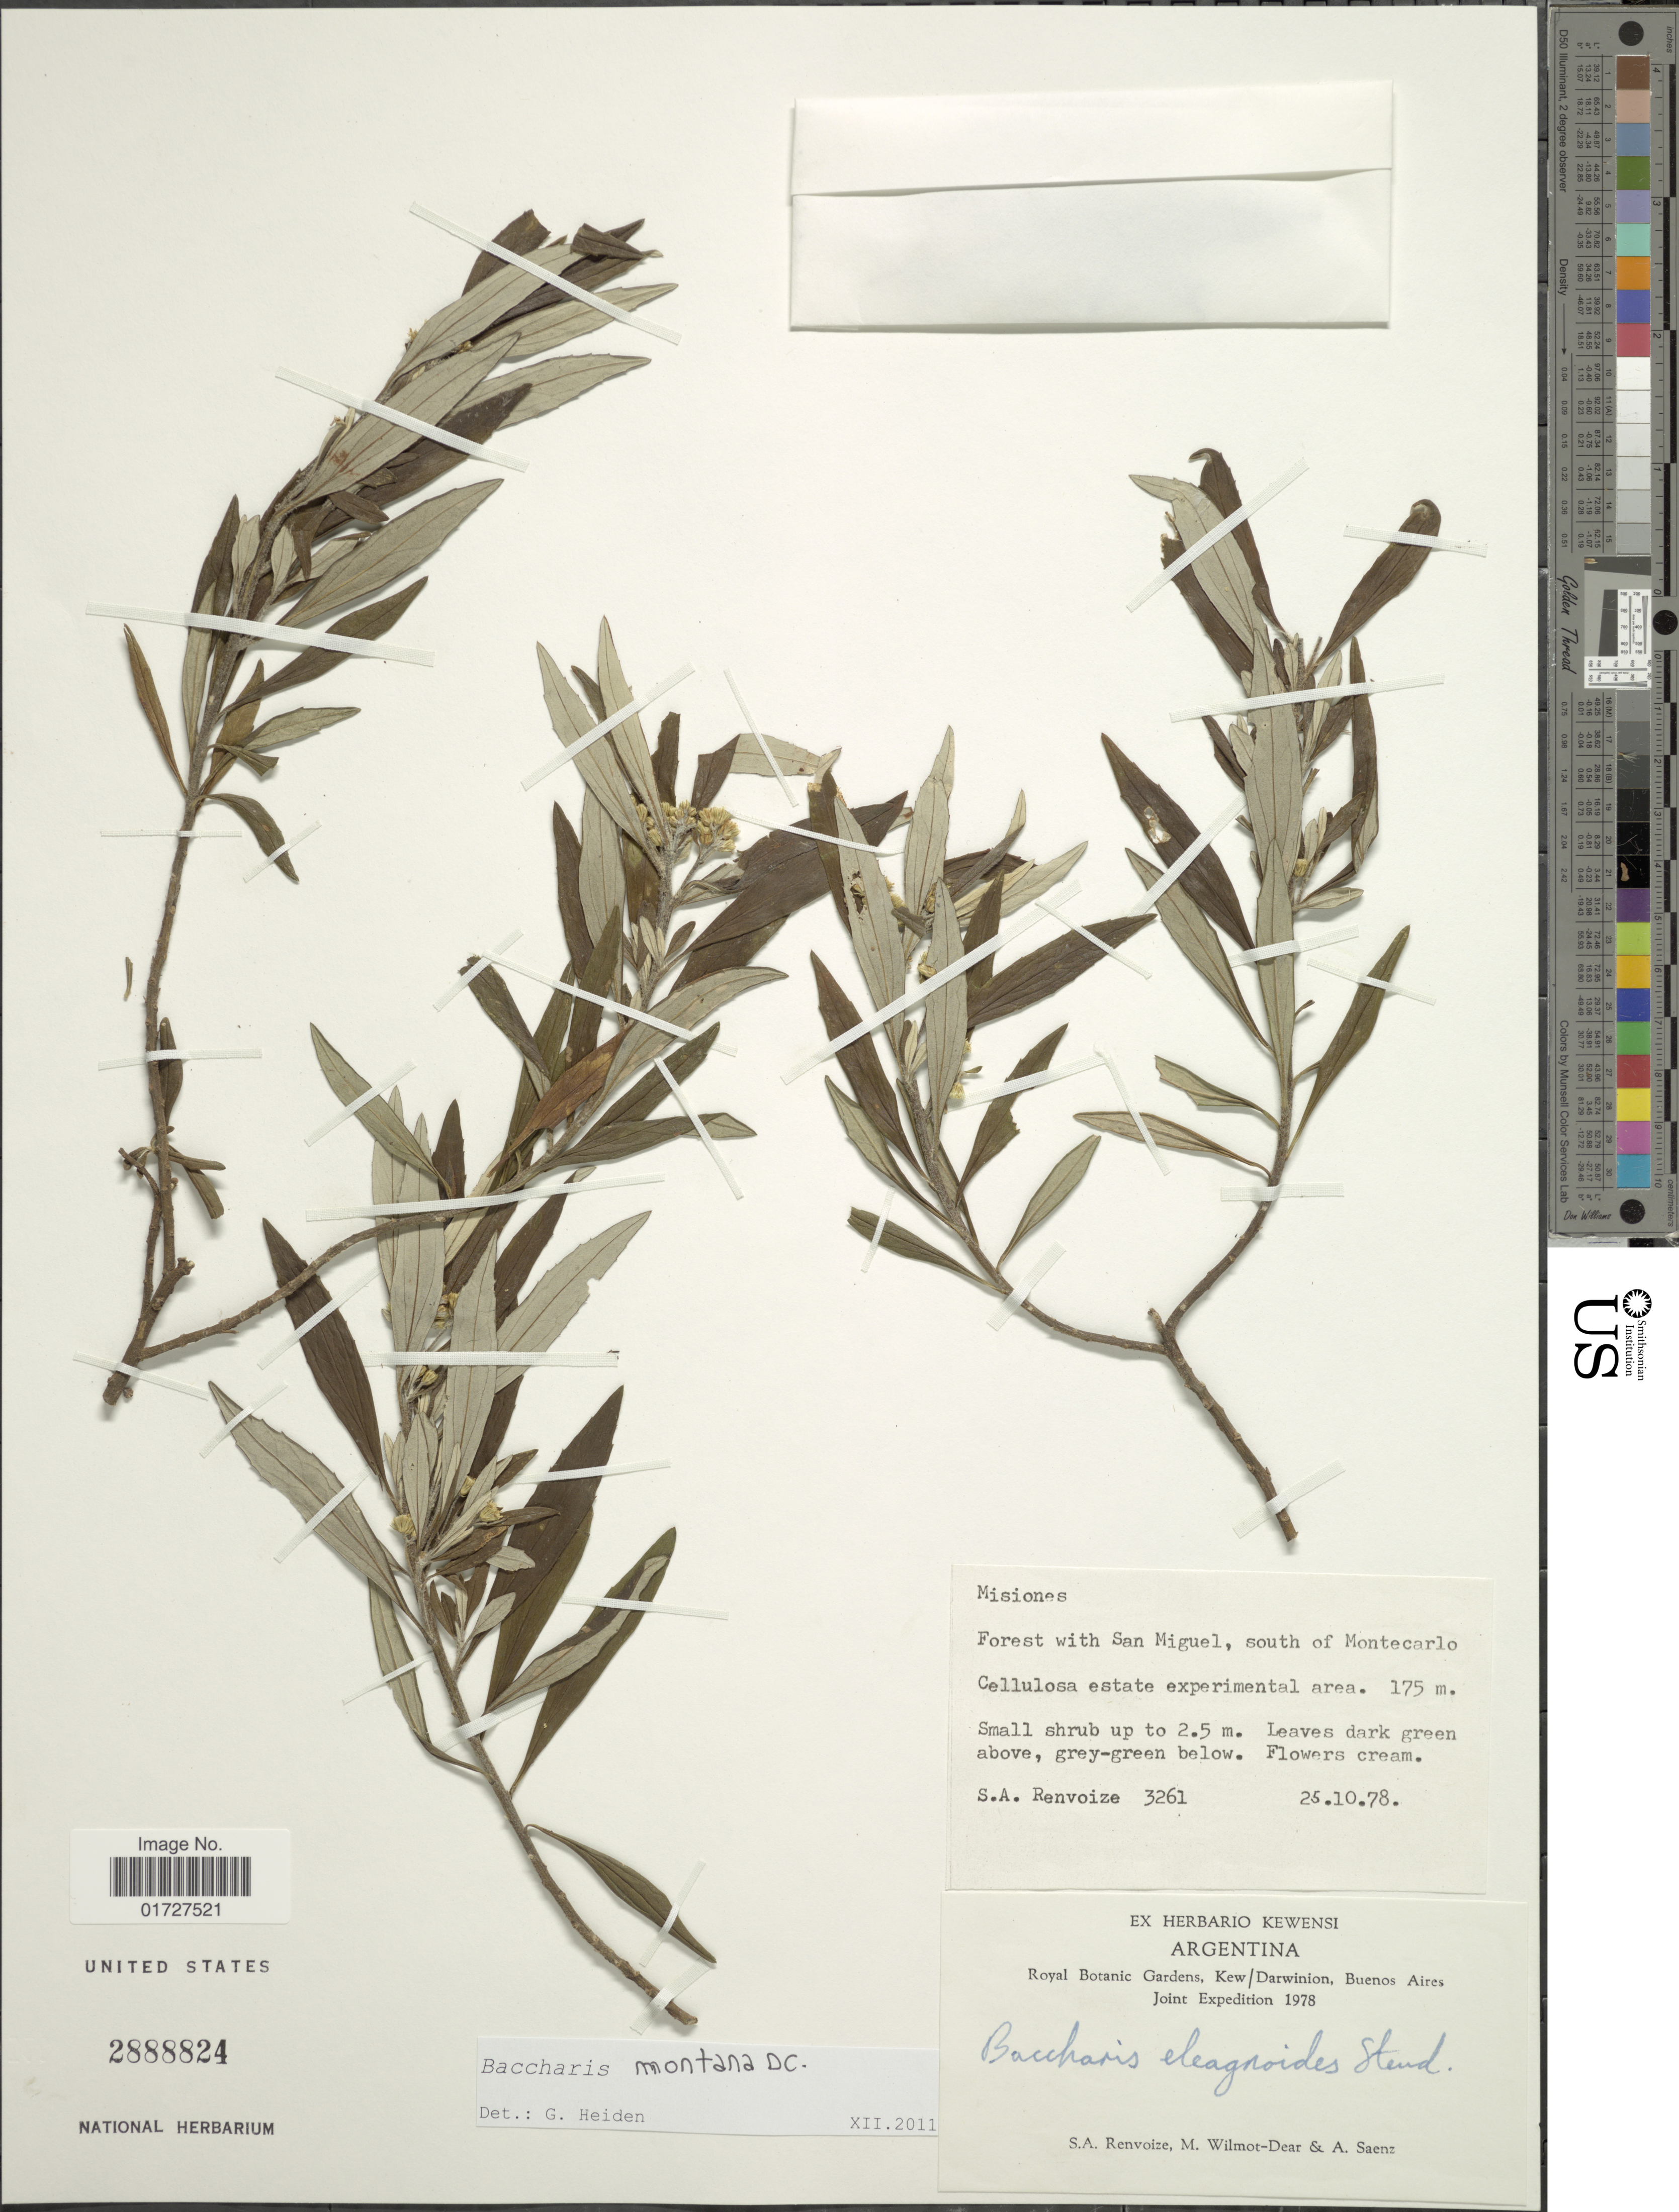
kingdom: Plantae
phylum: Tracheophyta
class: Magnoliopsida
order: Asterales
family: Asteraceae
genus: Baccharis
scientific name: Baccharis montana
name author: DC.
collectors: S. A. Renvoize, M. Wilmot-Dear & A. Saenz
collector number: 3261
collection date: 1978-10-25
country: Argentina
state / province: Misiones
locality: Forest with San Miguel, south of Montecarlo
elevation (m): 175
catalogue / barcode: US 2888824